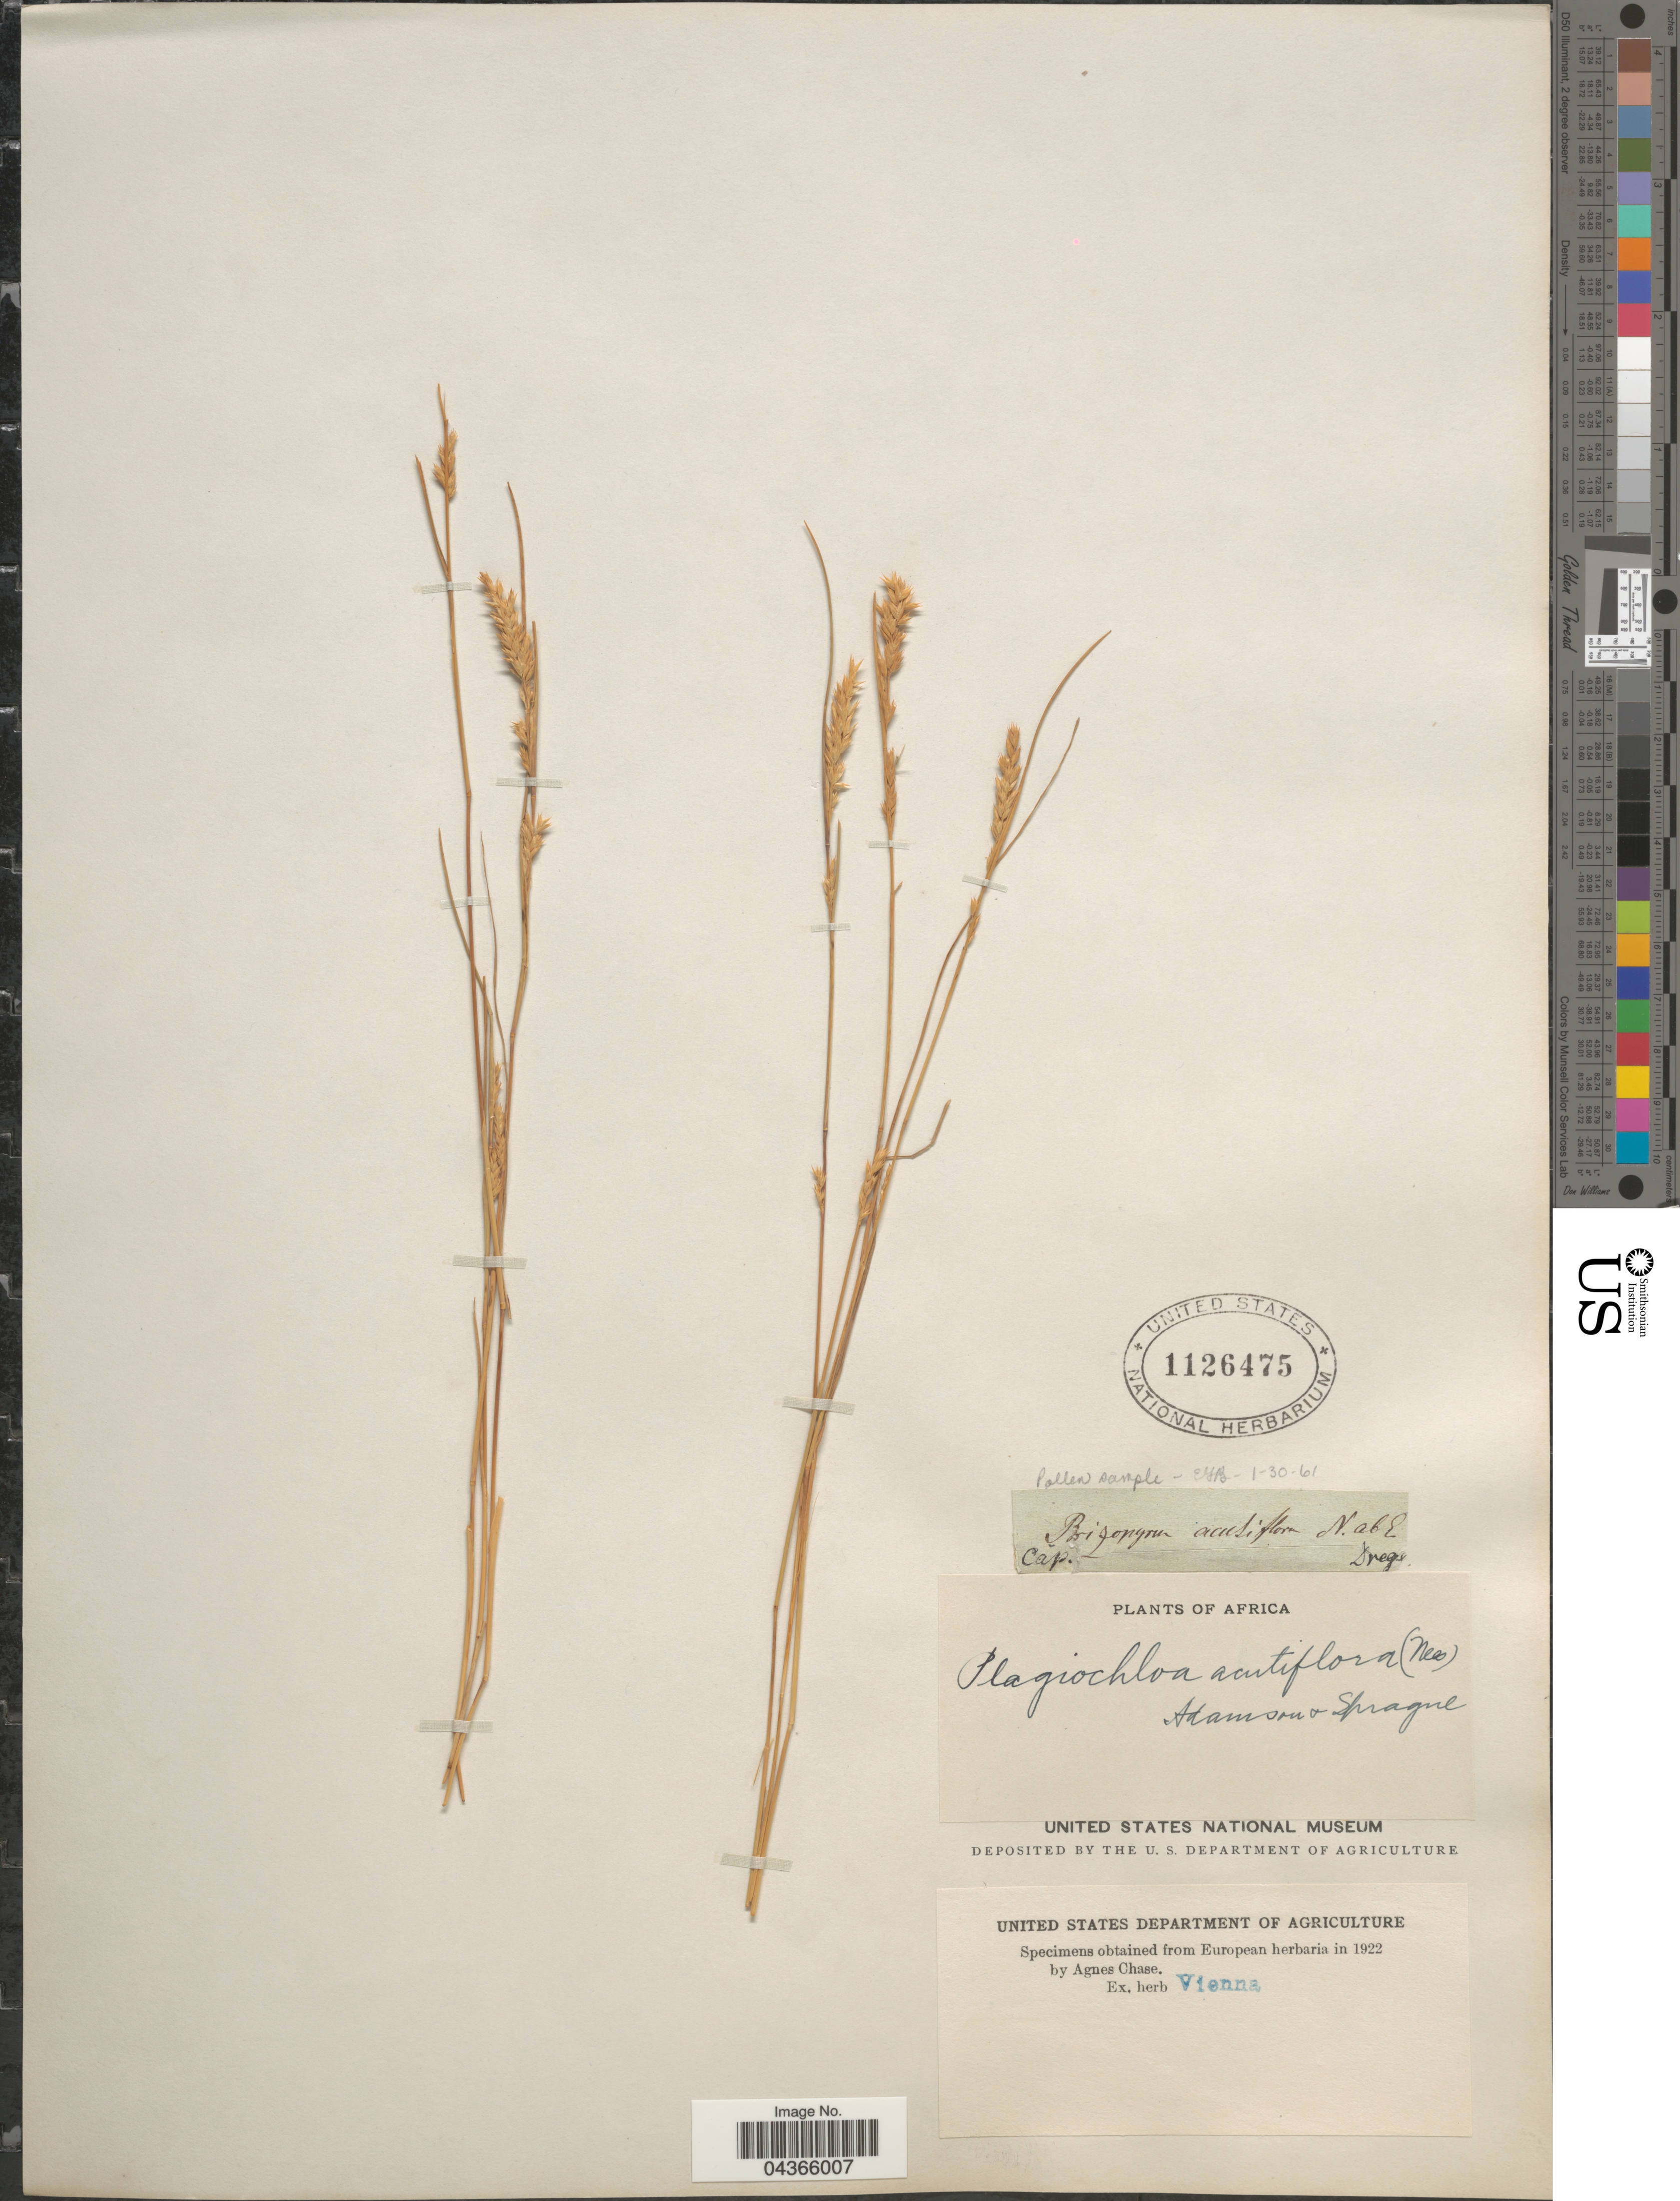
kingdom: Plantae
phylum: Tracheophyta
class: Liliopsida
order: Poales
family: Poaceae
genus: Tribolium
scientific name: Tribolium acutiflorum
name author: (Nees) Renvoize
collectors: Drege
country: South Africa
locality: Cap. Africa.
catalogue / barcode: US 1126475